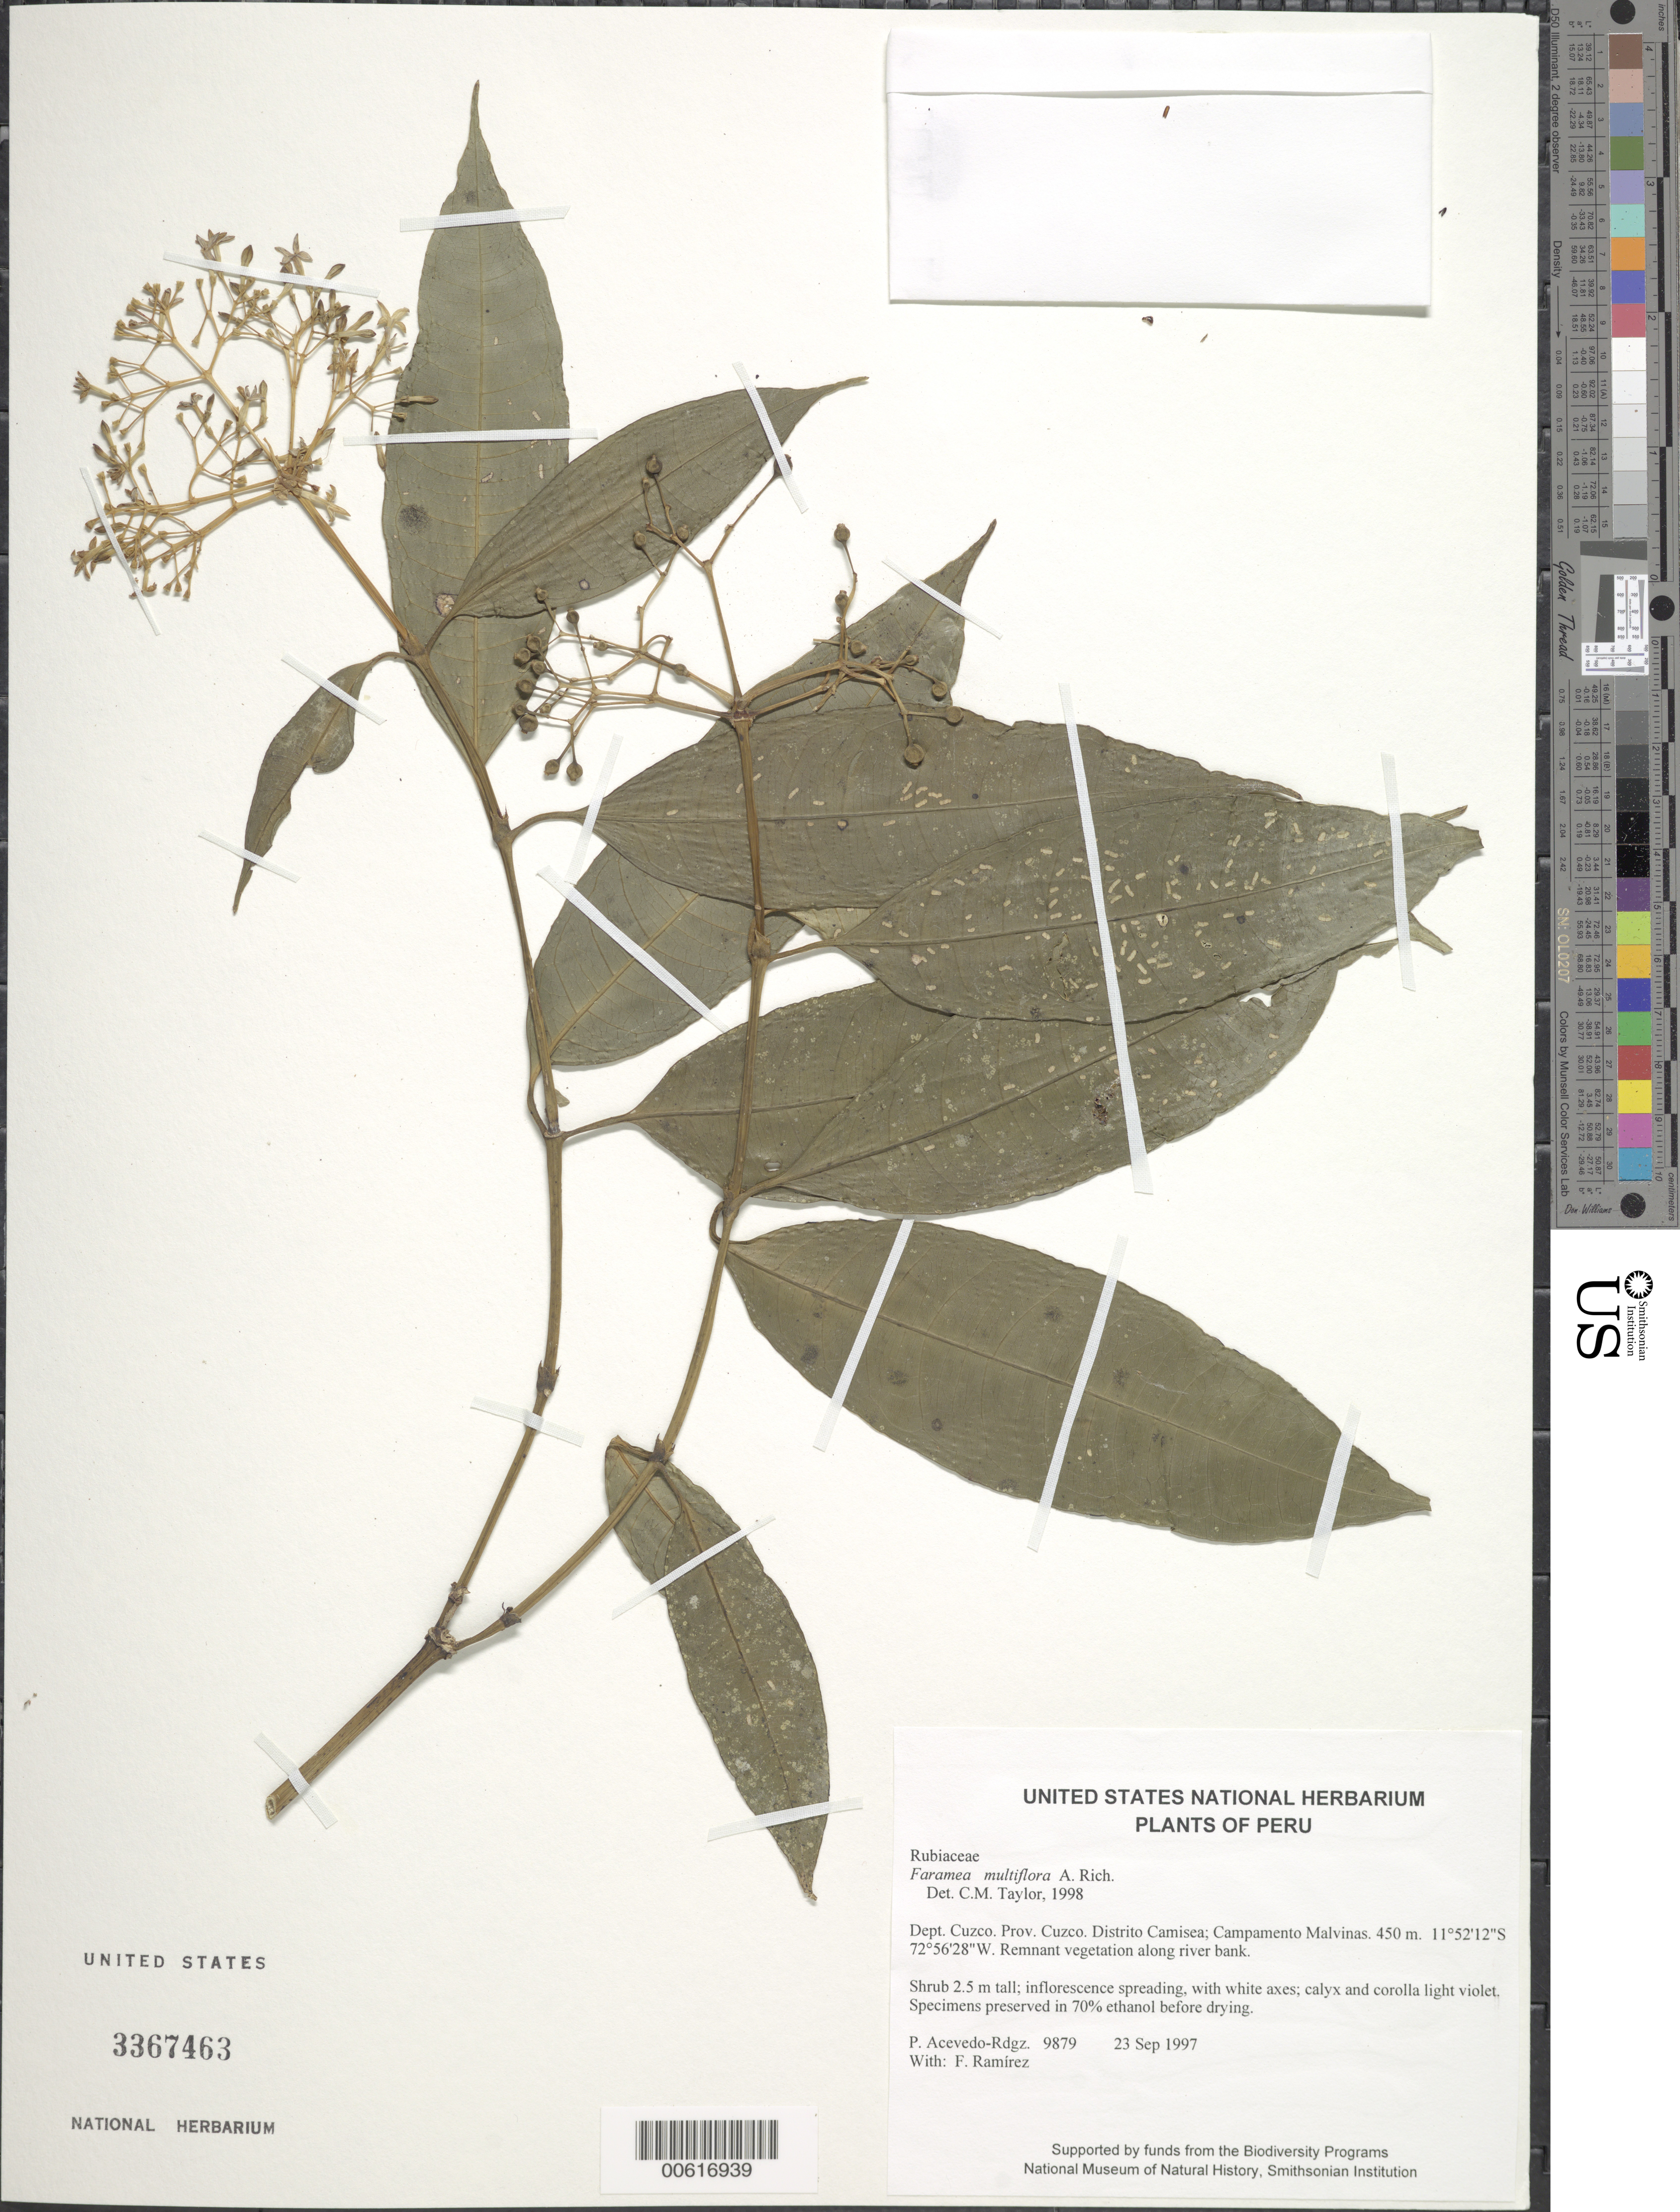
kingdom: Plantae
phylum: Tracheophyta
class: Magnoliopsida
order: Gentianales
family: Rubiaceae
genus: Faramea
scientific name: Faramea multiflora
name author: A. Rich. ex DC.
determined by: Taylor, Charlotte M.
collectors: P. Acevedo-Rodr. & F. Ramirez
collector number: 9879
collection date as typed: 23 Sep 1997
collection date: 1997-09-23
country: Peru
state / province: Cusco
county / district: Cusco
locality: Distrito Camisea; Campamento Malvinas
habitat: Remnant vegetation along river bank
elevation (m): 450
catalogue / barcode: US 3367463